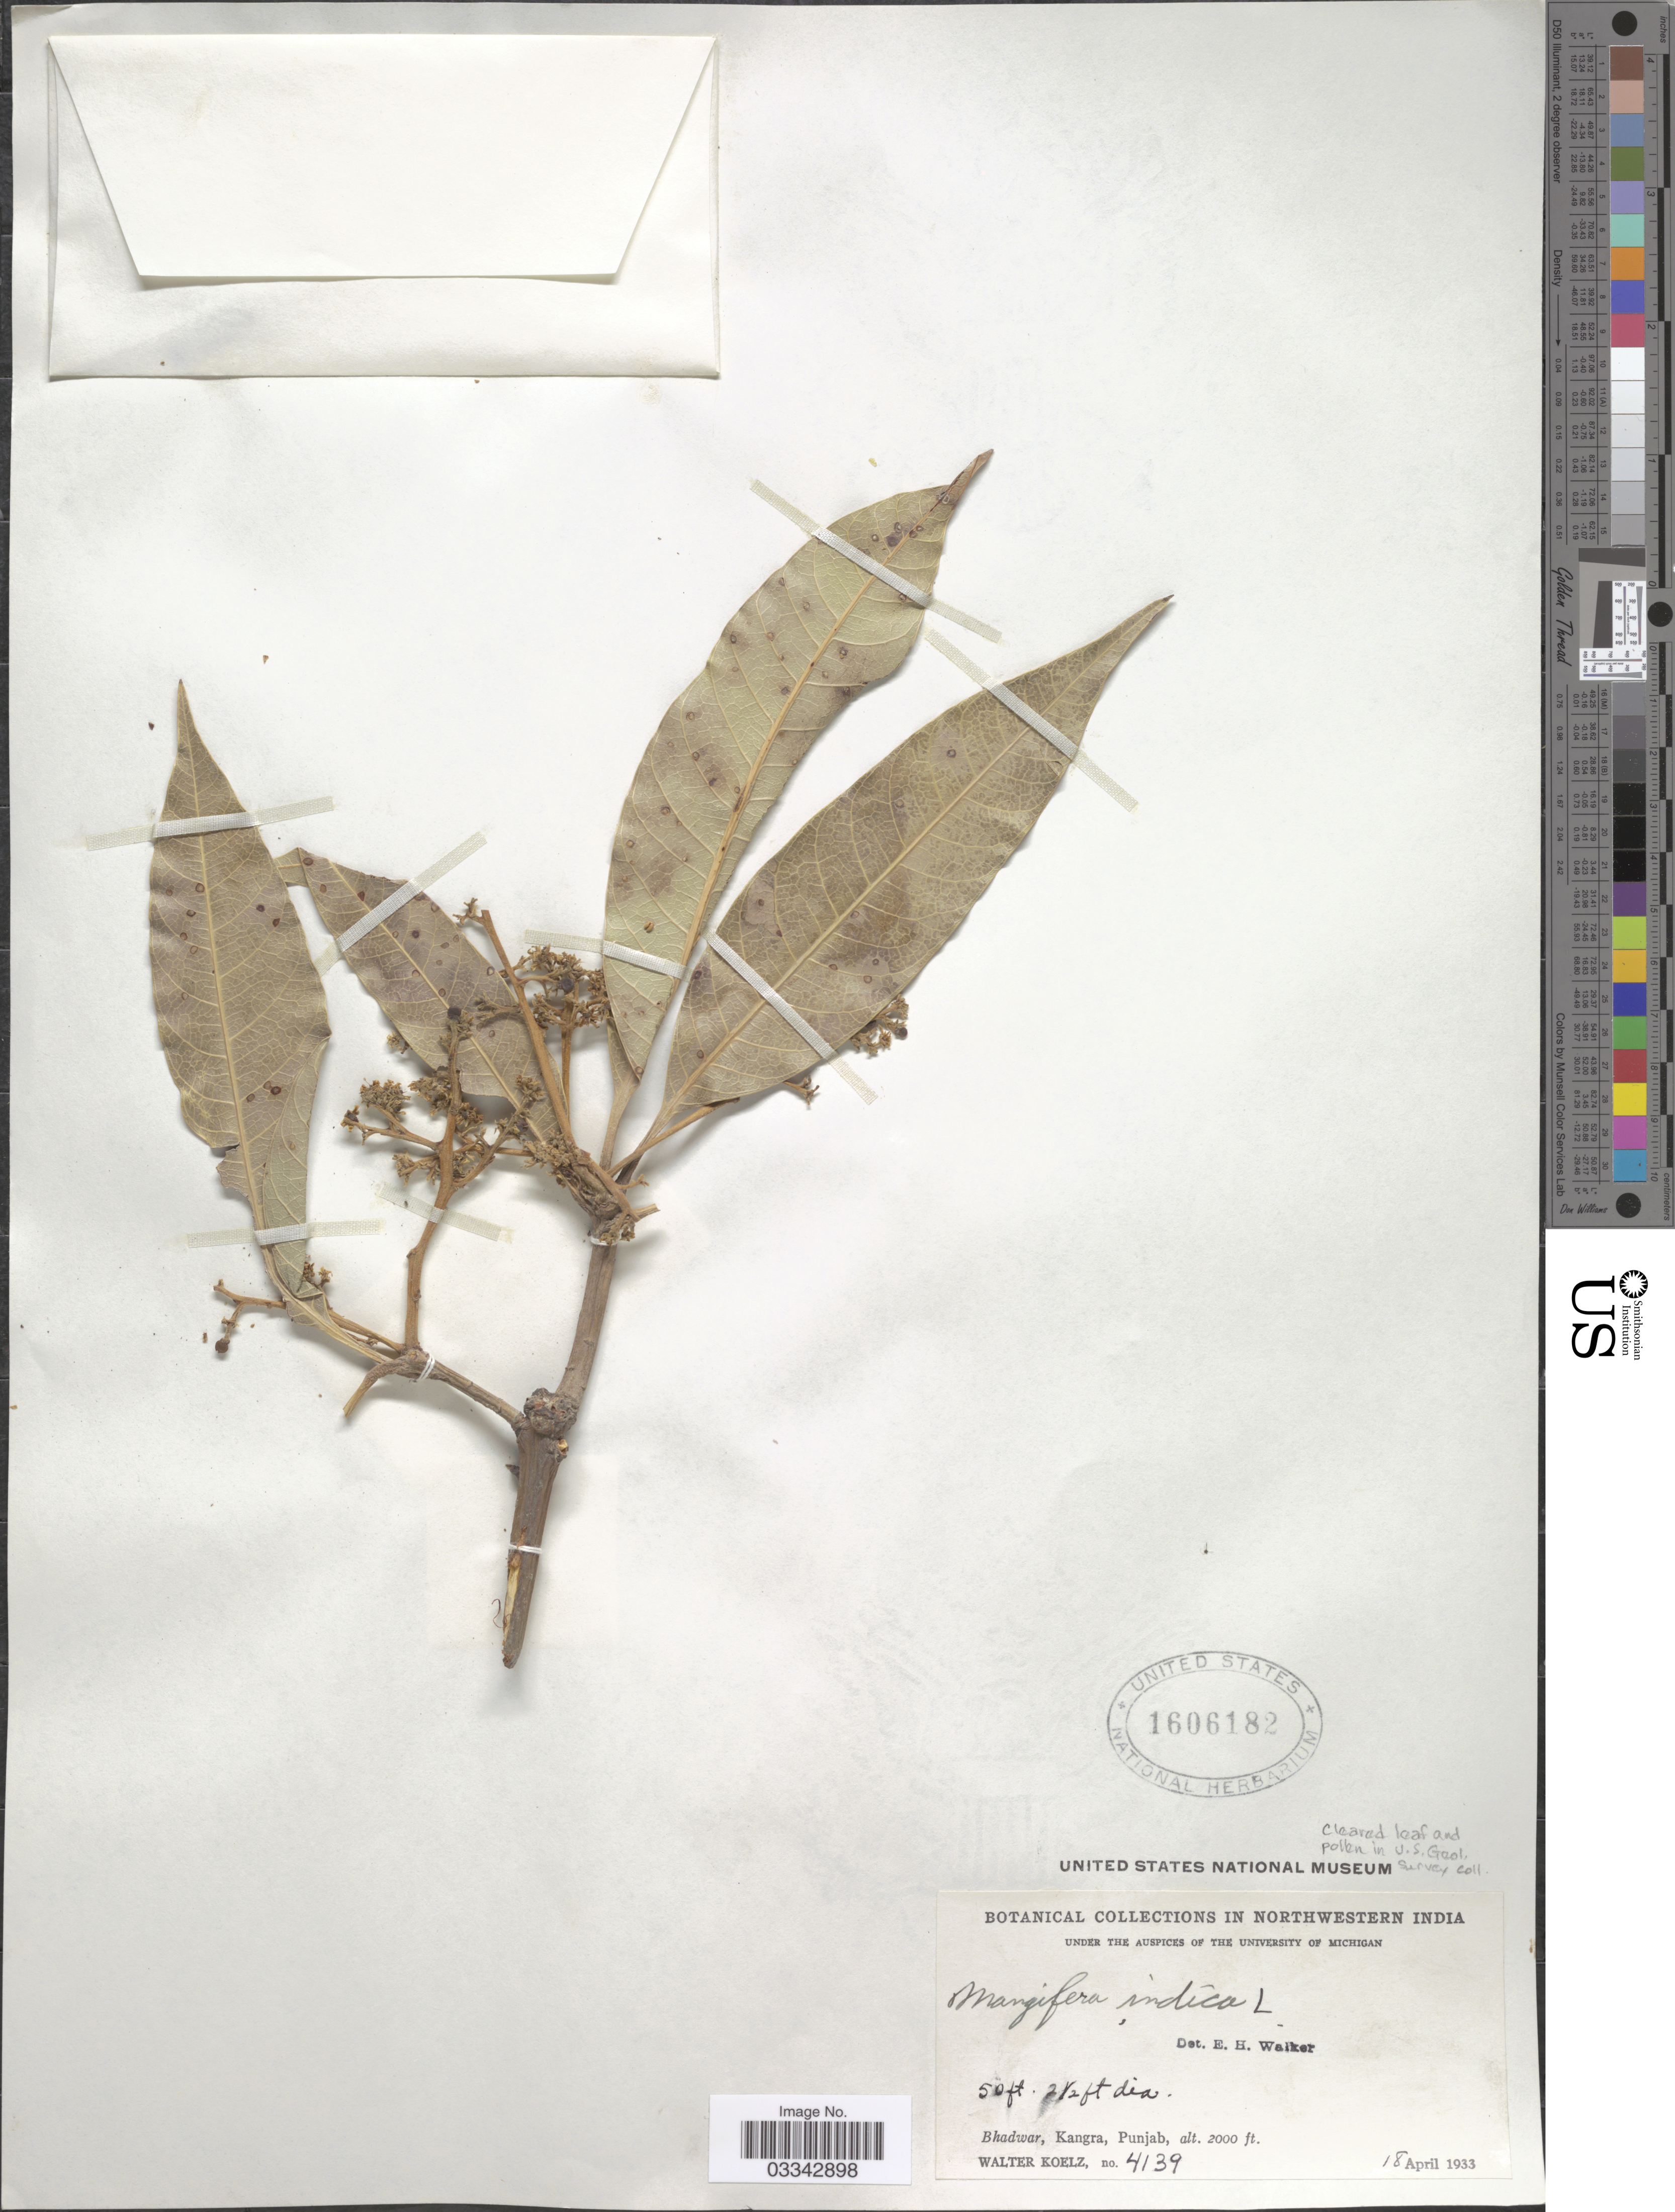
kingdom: Plantae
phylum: Tracheophyta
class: Magnoliopsida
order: Sapindales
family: Anacardiaceae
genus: Mangifera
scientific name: Mangifera indica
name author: L.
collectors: W. N. Koelz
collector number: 4139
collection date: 1933-04-18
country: India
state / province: Himachal Pradesh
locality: Northwestern India. Bhadwar, Kangra.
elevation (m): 610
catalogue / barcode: US 1606182